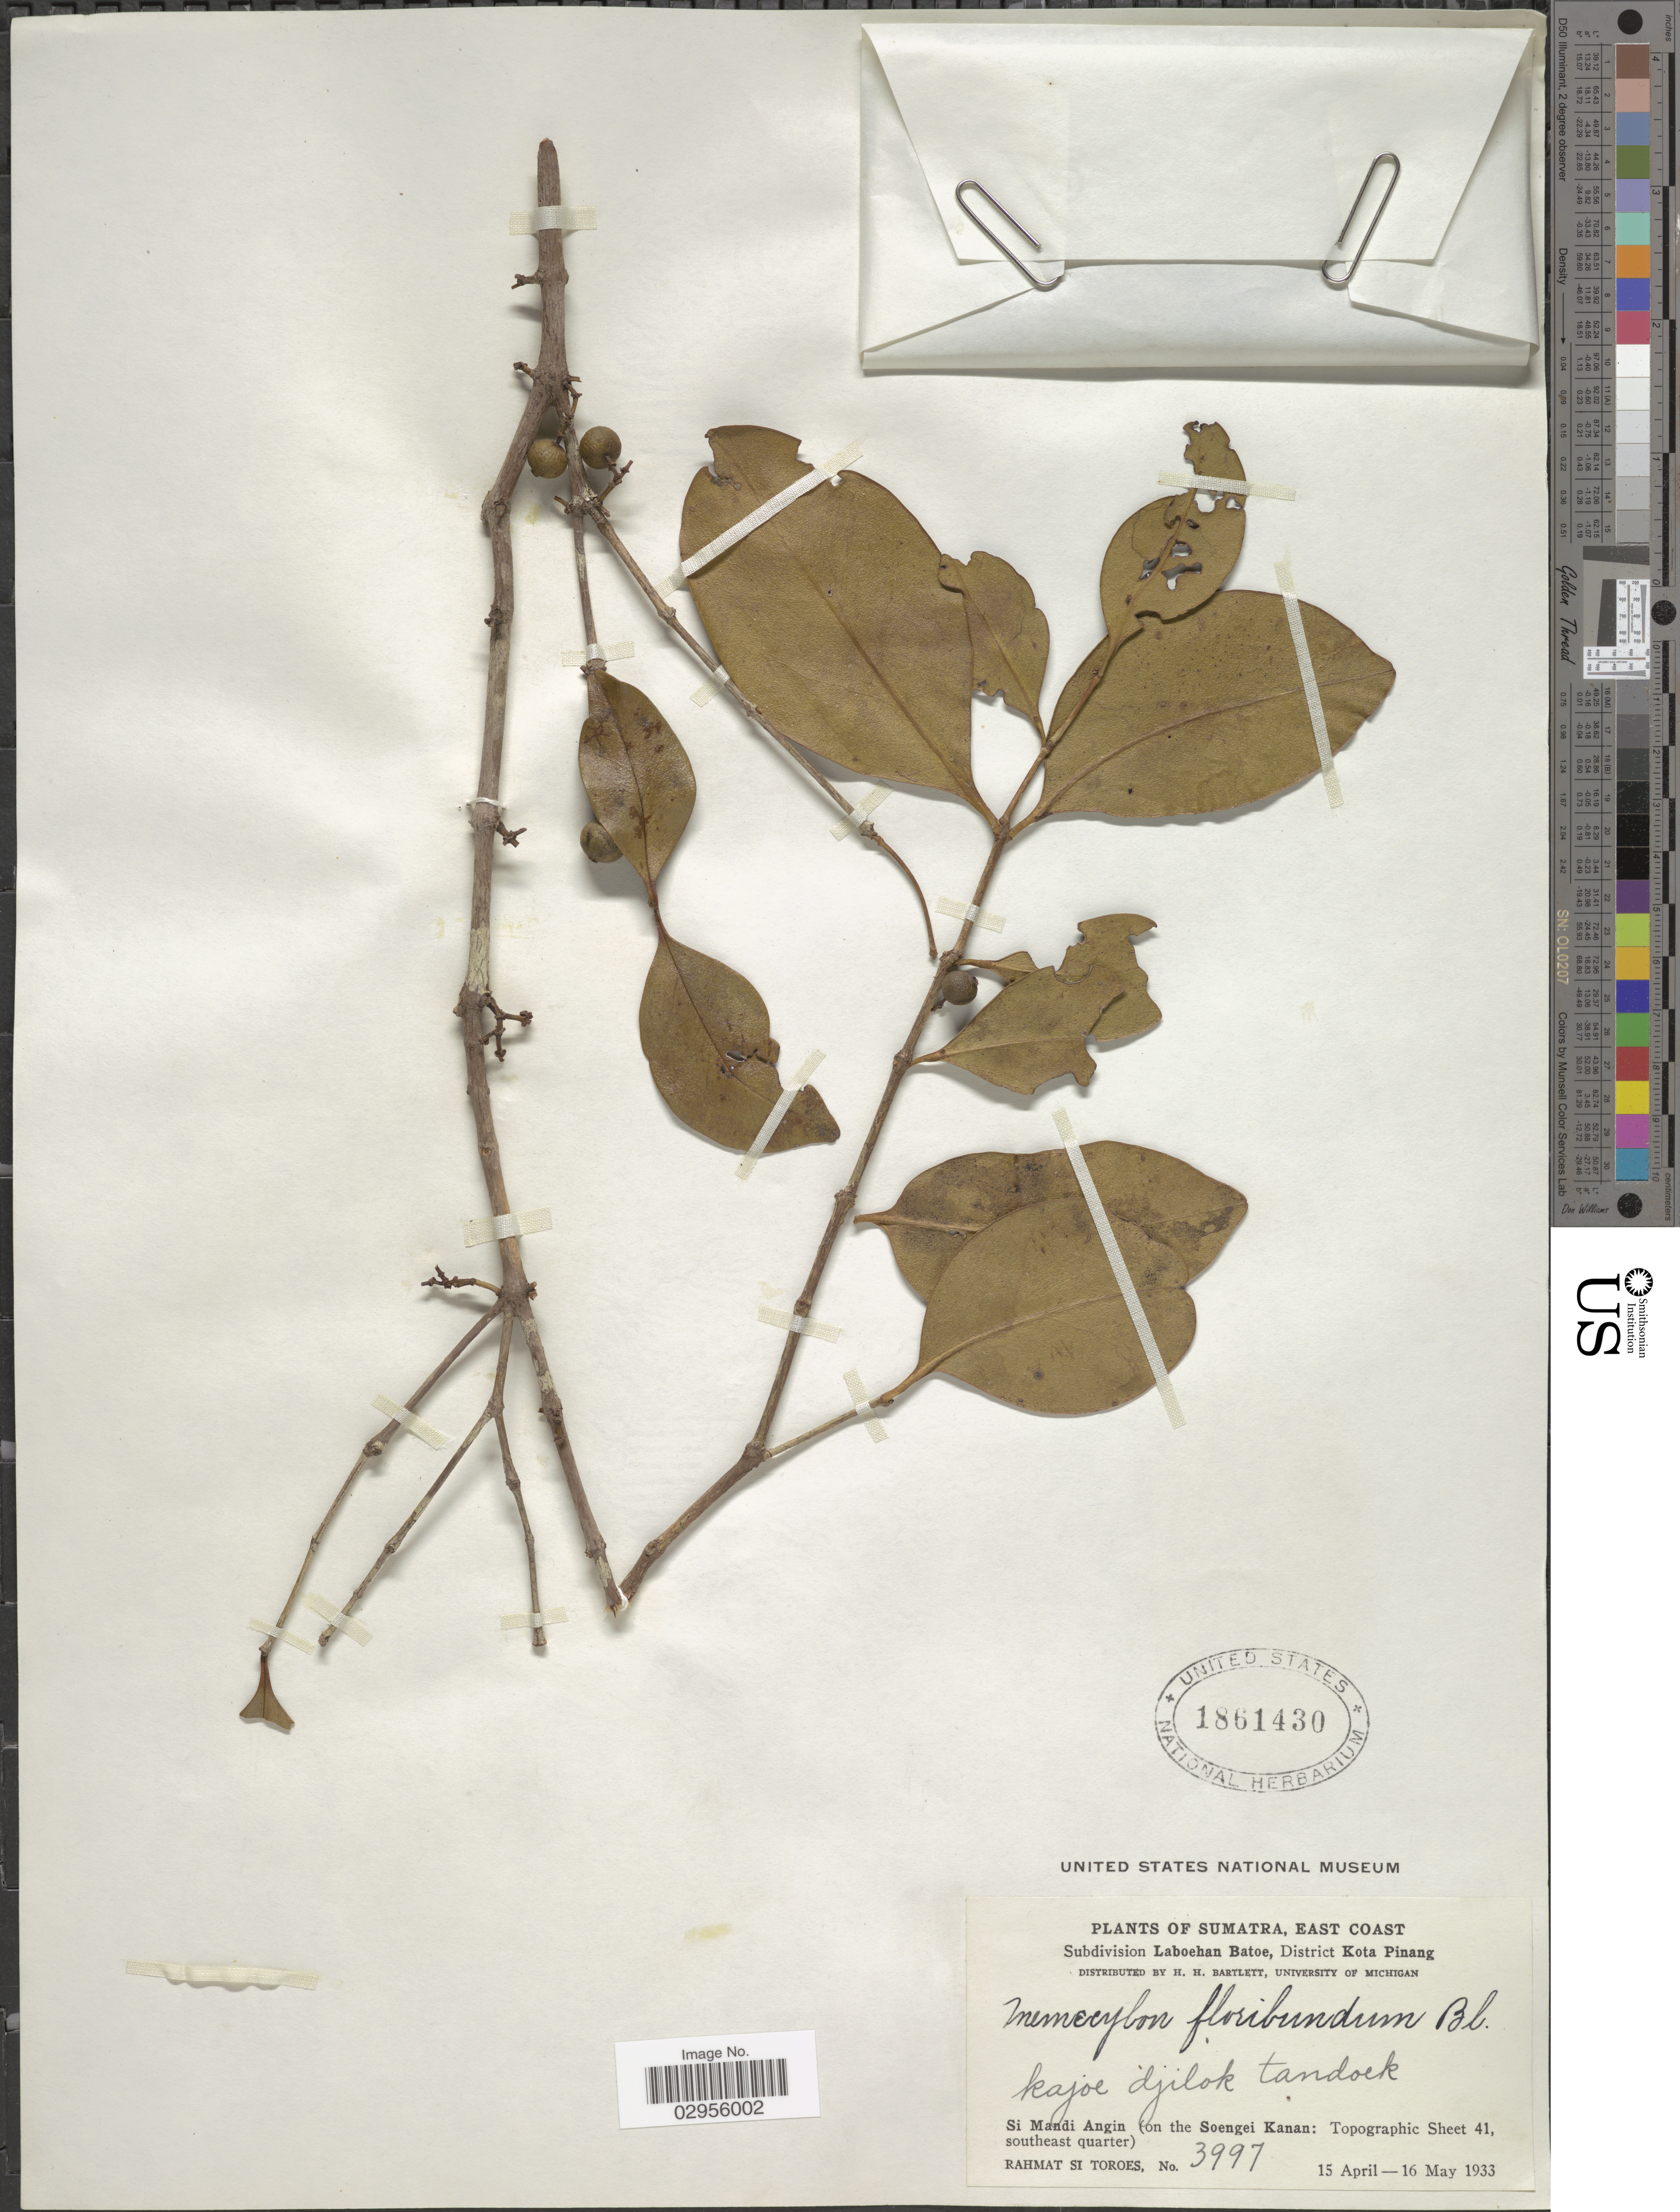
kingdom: Plantae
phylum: Tracheophyta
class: Magnoliopsida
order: Myrtales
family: Melastomataceae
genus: Memecylon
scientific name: Memecylon floribundum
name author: Blume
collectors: Rahmat Si Boeea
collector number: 3997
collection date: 1933-04-15/1933-05-16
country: Indonesia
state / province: Sumatra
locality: East Coast. Subdivision Laboehan Batoe, District Kota Pinang. Si Mandi Angin (on the Soengei Kanan: Topographic Sheet 41, southeast quarter).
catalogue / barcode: US 1861430